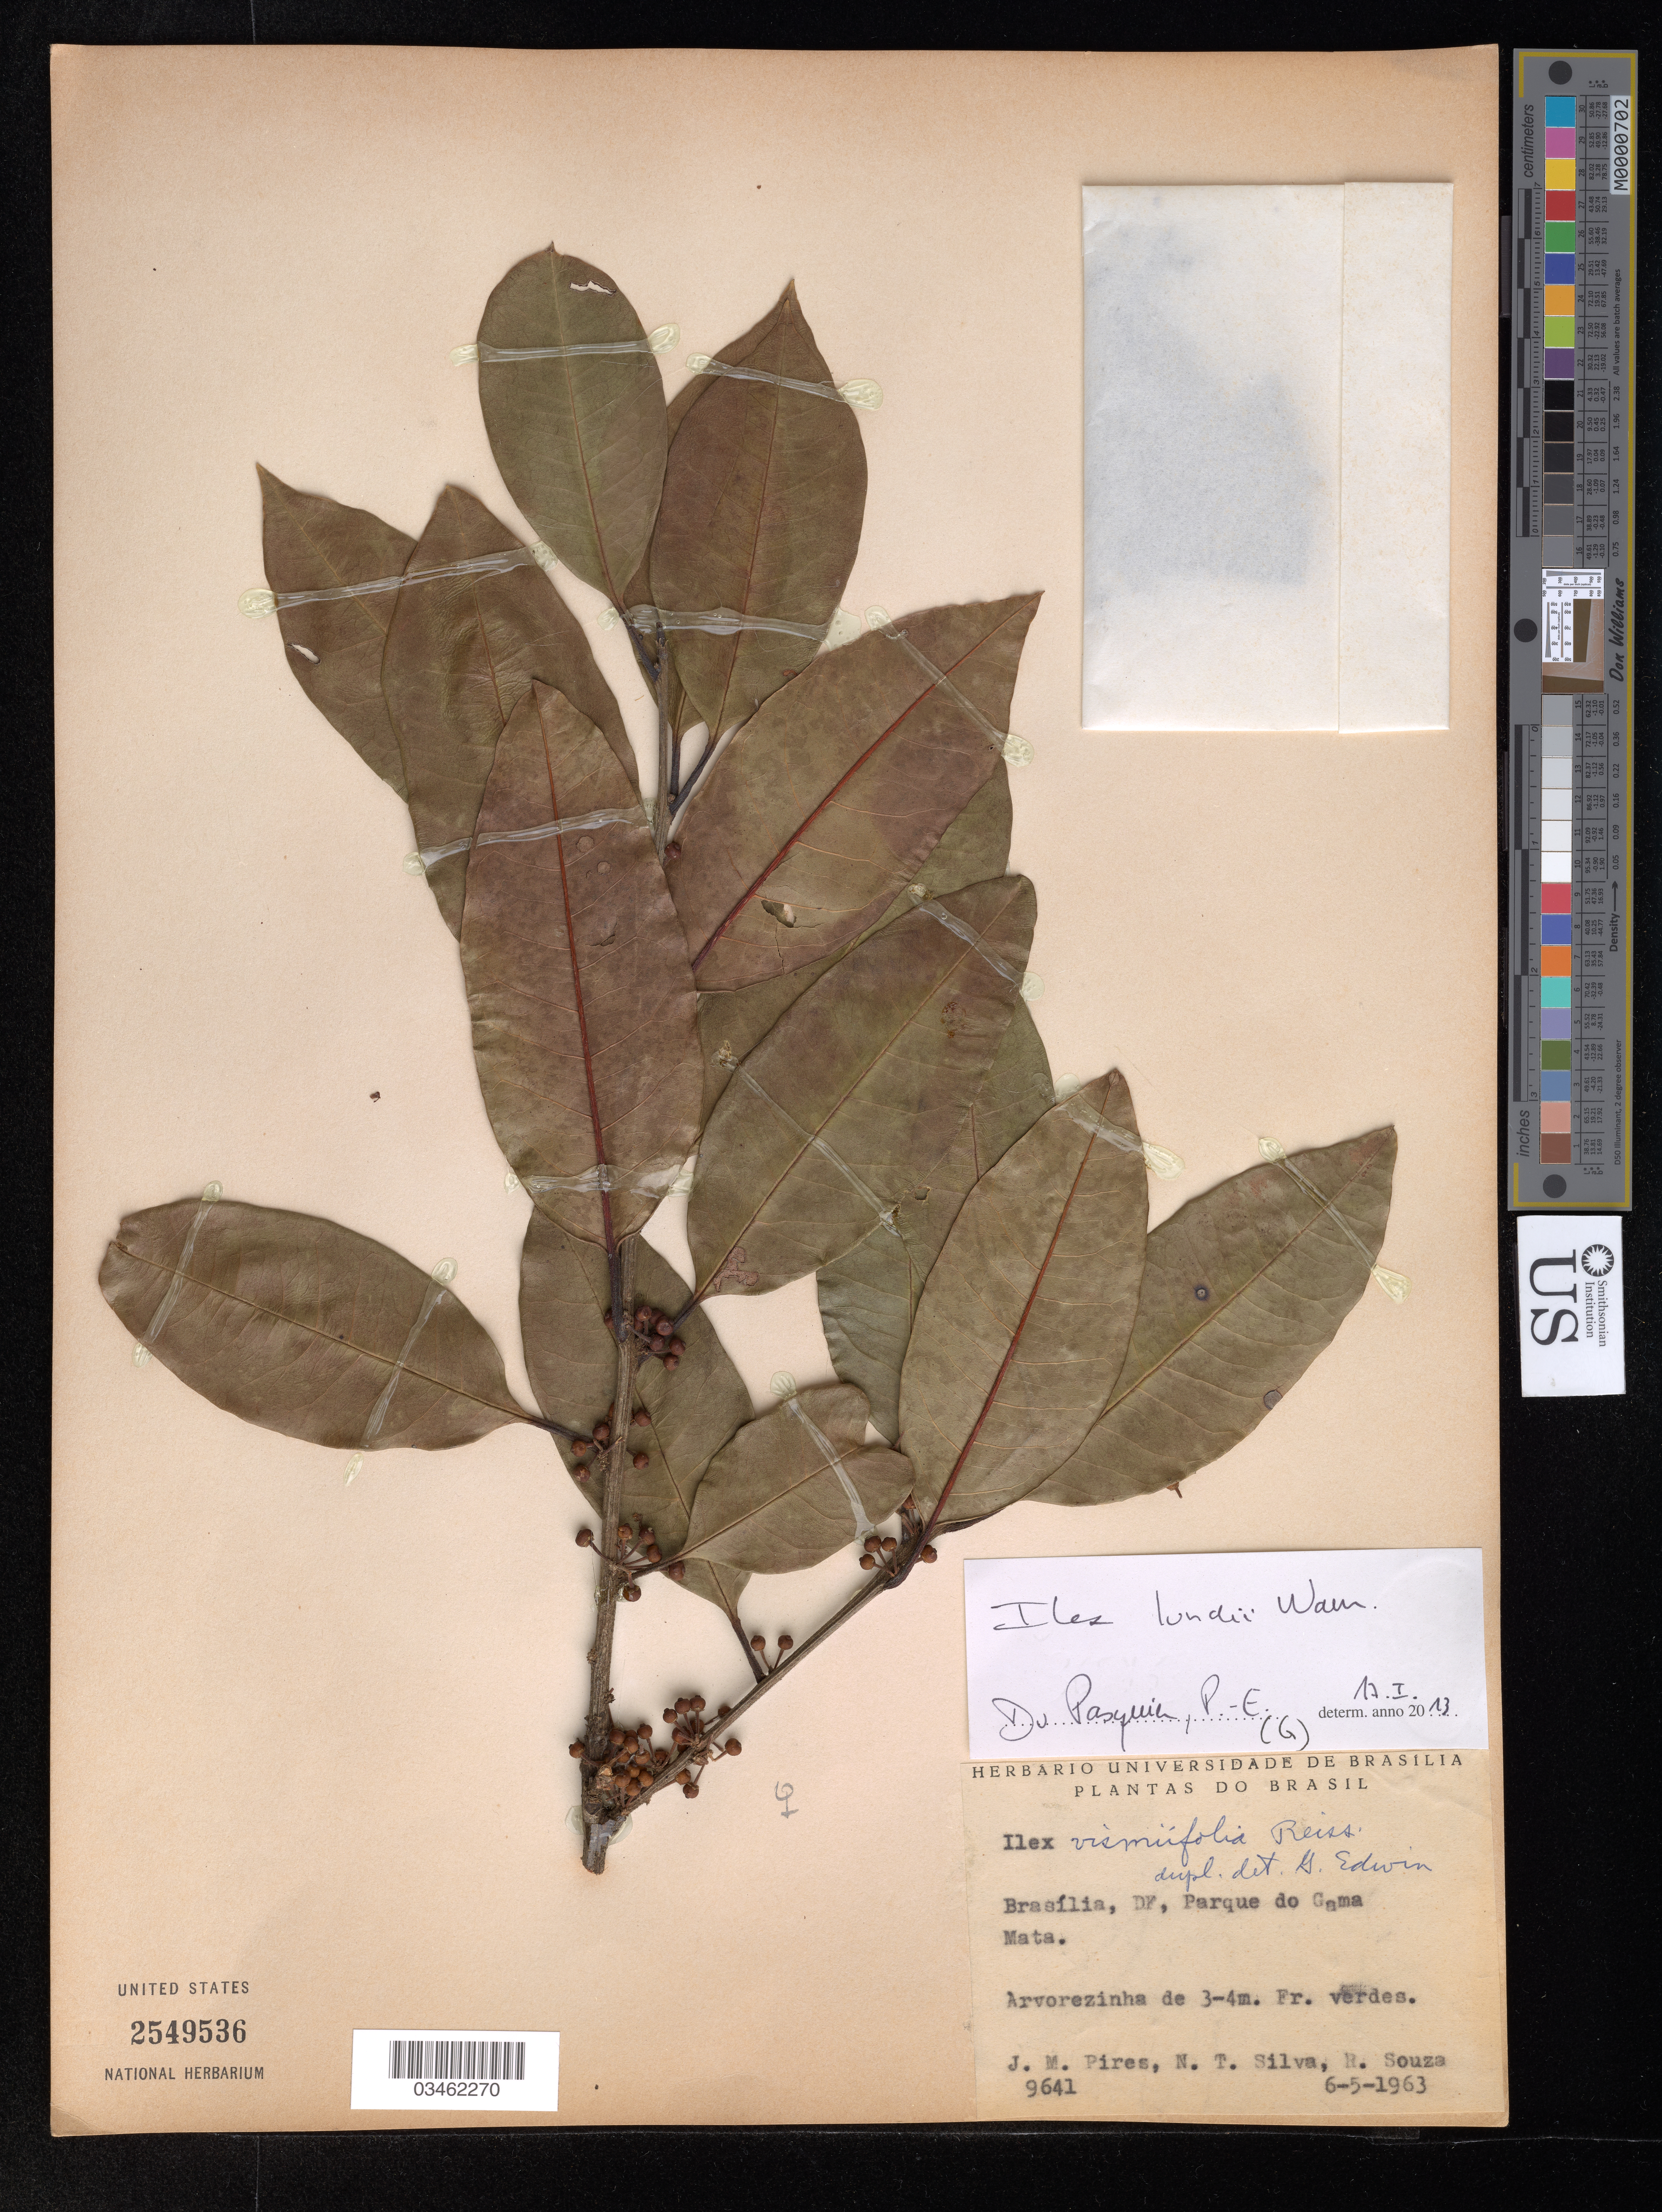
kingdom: Plantae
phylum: Tracheophyta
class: Magnoliopsida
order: Aquifoliales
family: Aquifoliaceae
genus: Ilex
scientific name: Ilex lundii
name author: Warm.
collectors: J. M. Pires, N. Silva & R. Souza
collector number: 9641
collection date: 1963-05-06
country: Brazil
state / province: Distrito Federal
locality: Brasília, Parque do Gama Mata.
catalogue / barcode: US 2549536